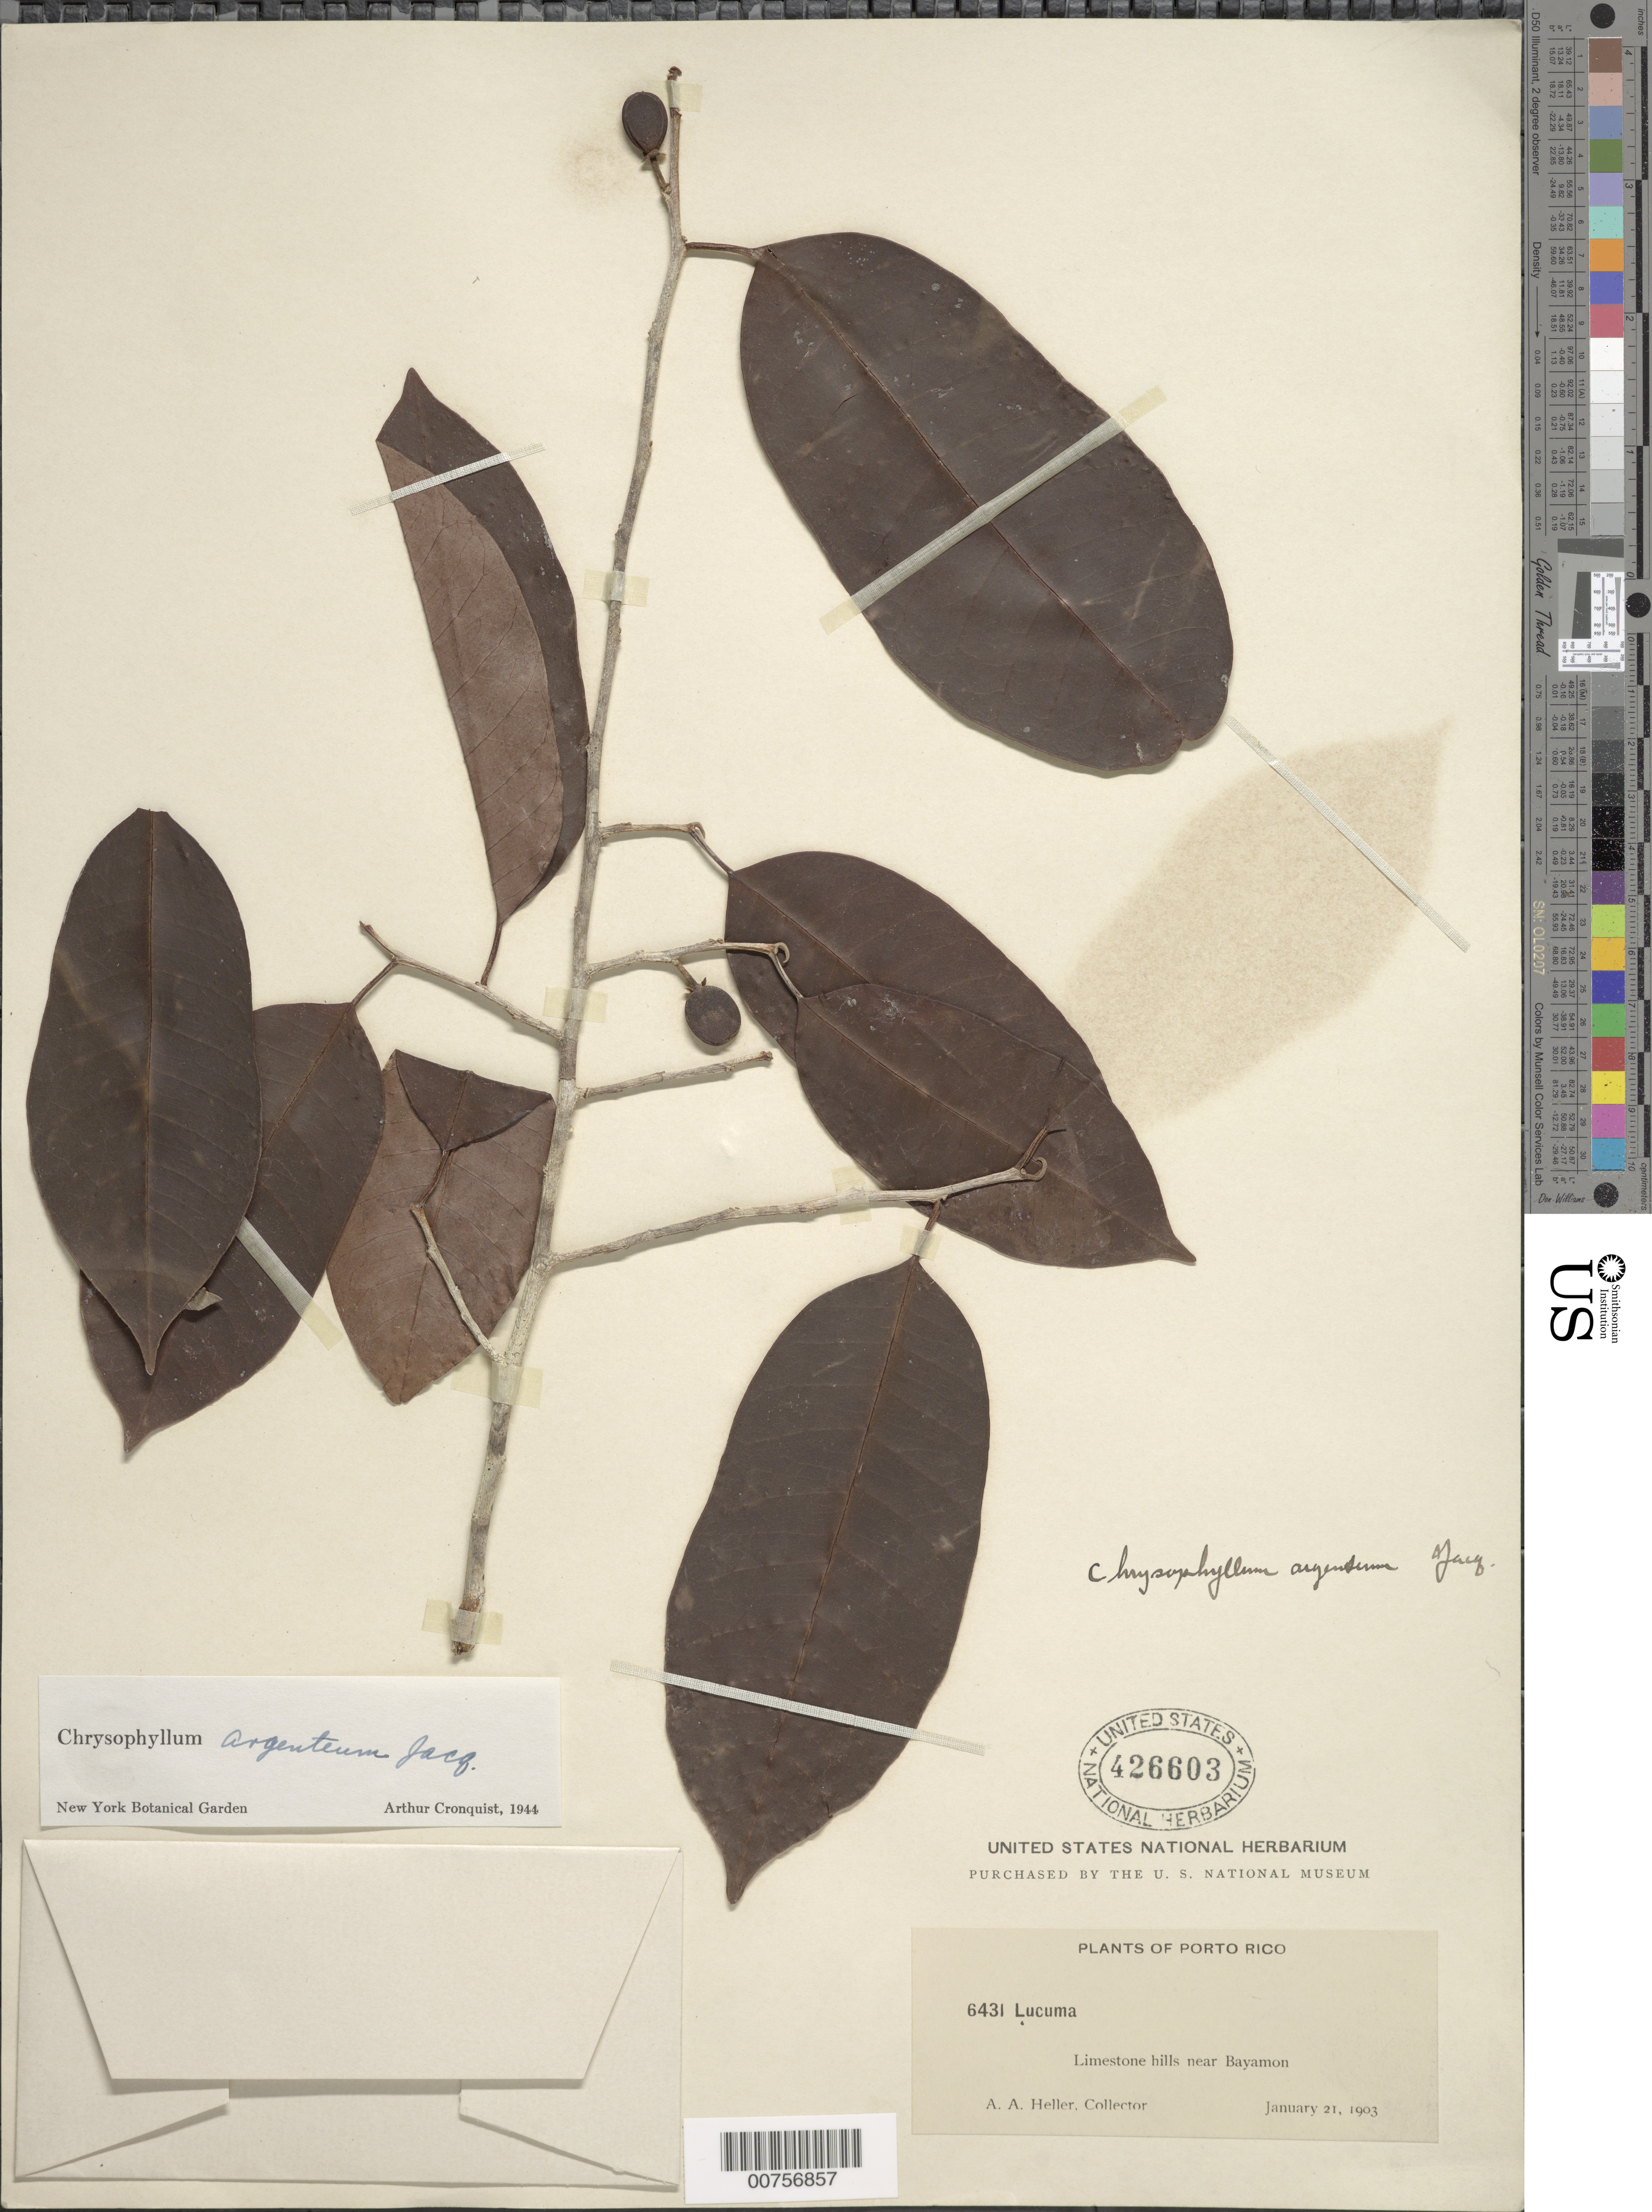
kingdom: Plantae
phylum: Tracheophyta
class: Magnoliopsida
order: Ericales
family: Sapotaceae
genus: Chrysophyllum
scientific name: Chrysophyllum argenteum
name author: Jacq.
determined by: Cronquist, A. J.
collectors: A. A. Heller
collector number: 6431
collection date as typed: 21 Jan 1903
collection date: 1903-01-21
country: Puerto Rico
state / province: Bayamón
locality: Near Bayamon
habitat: Limestone hills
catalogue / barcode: US 426603